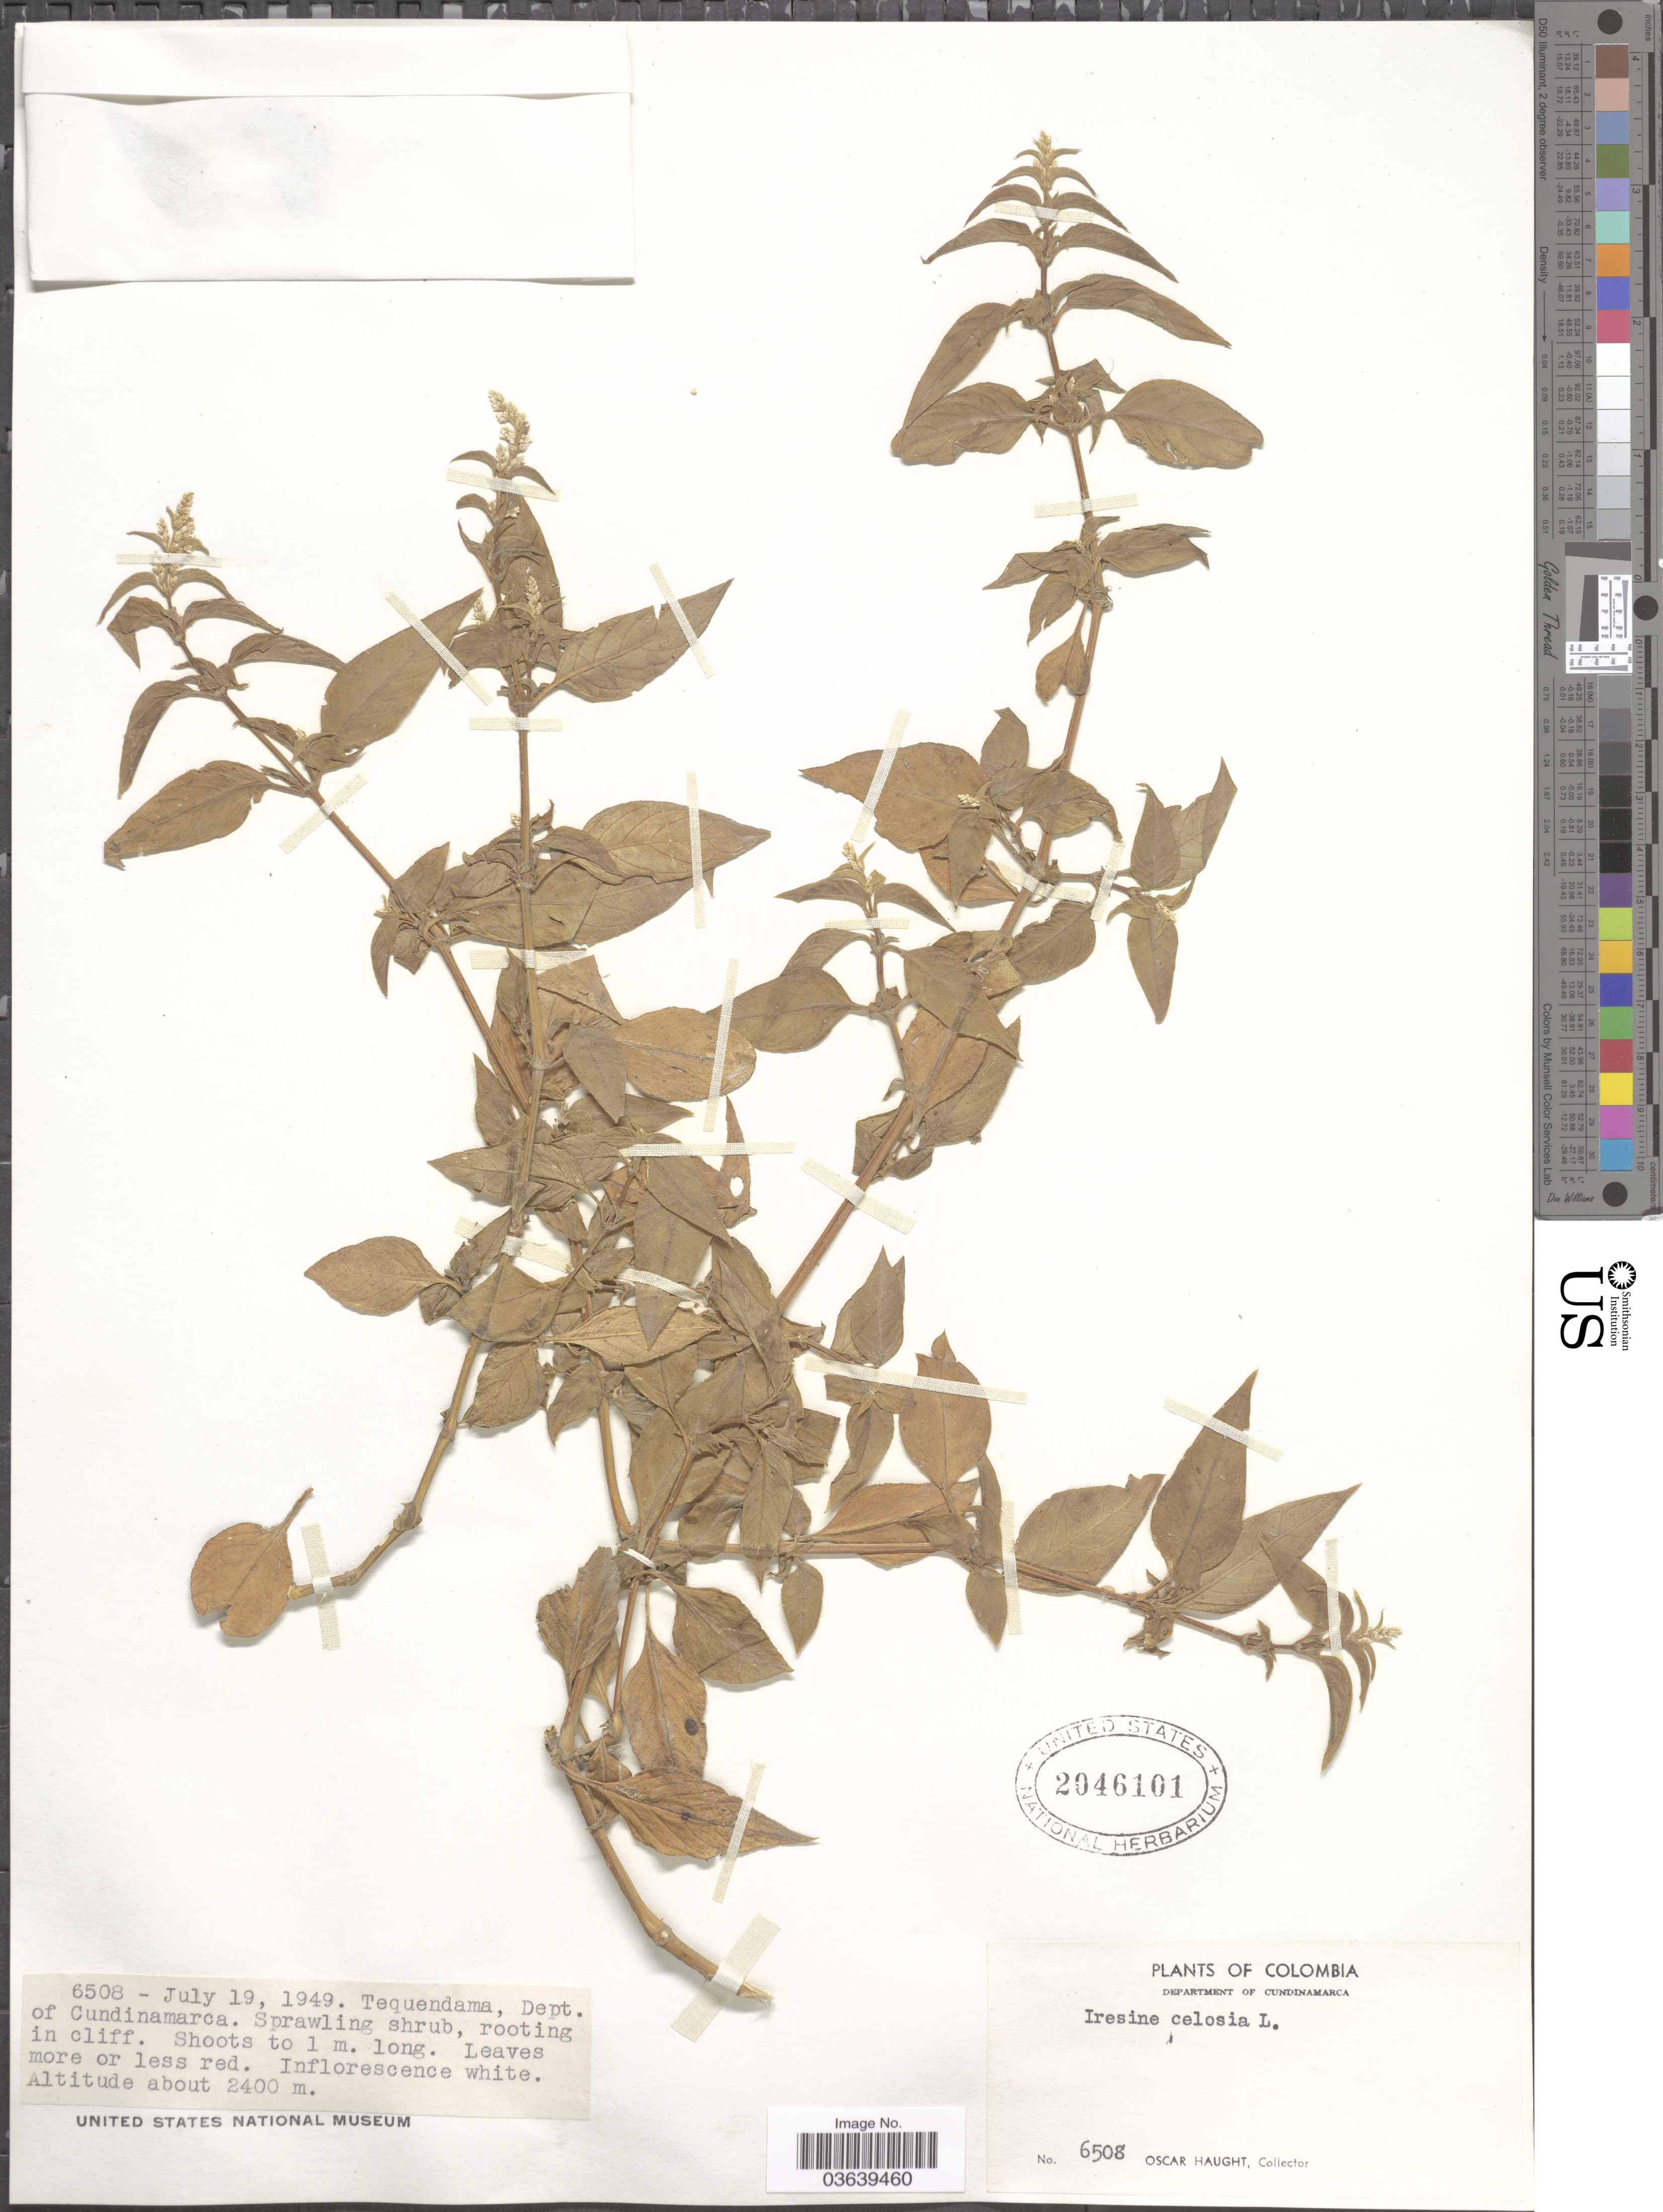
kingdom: Plantae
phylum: Tracheophyta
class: Magnoliopsida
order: Caryophyllales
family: Amaranthaceae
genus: Iresine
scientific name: Iresine diffusa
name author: Humb. & Bonpl. ex Willd.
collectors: O. L. Haught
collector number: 6508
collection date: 1949-07-19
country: Colombia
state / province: Cundinamarca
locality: Tequendama, Dept. Cundinamarca.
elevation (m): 2400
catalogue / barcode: US 2046101